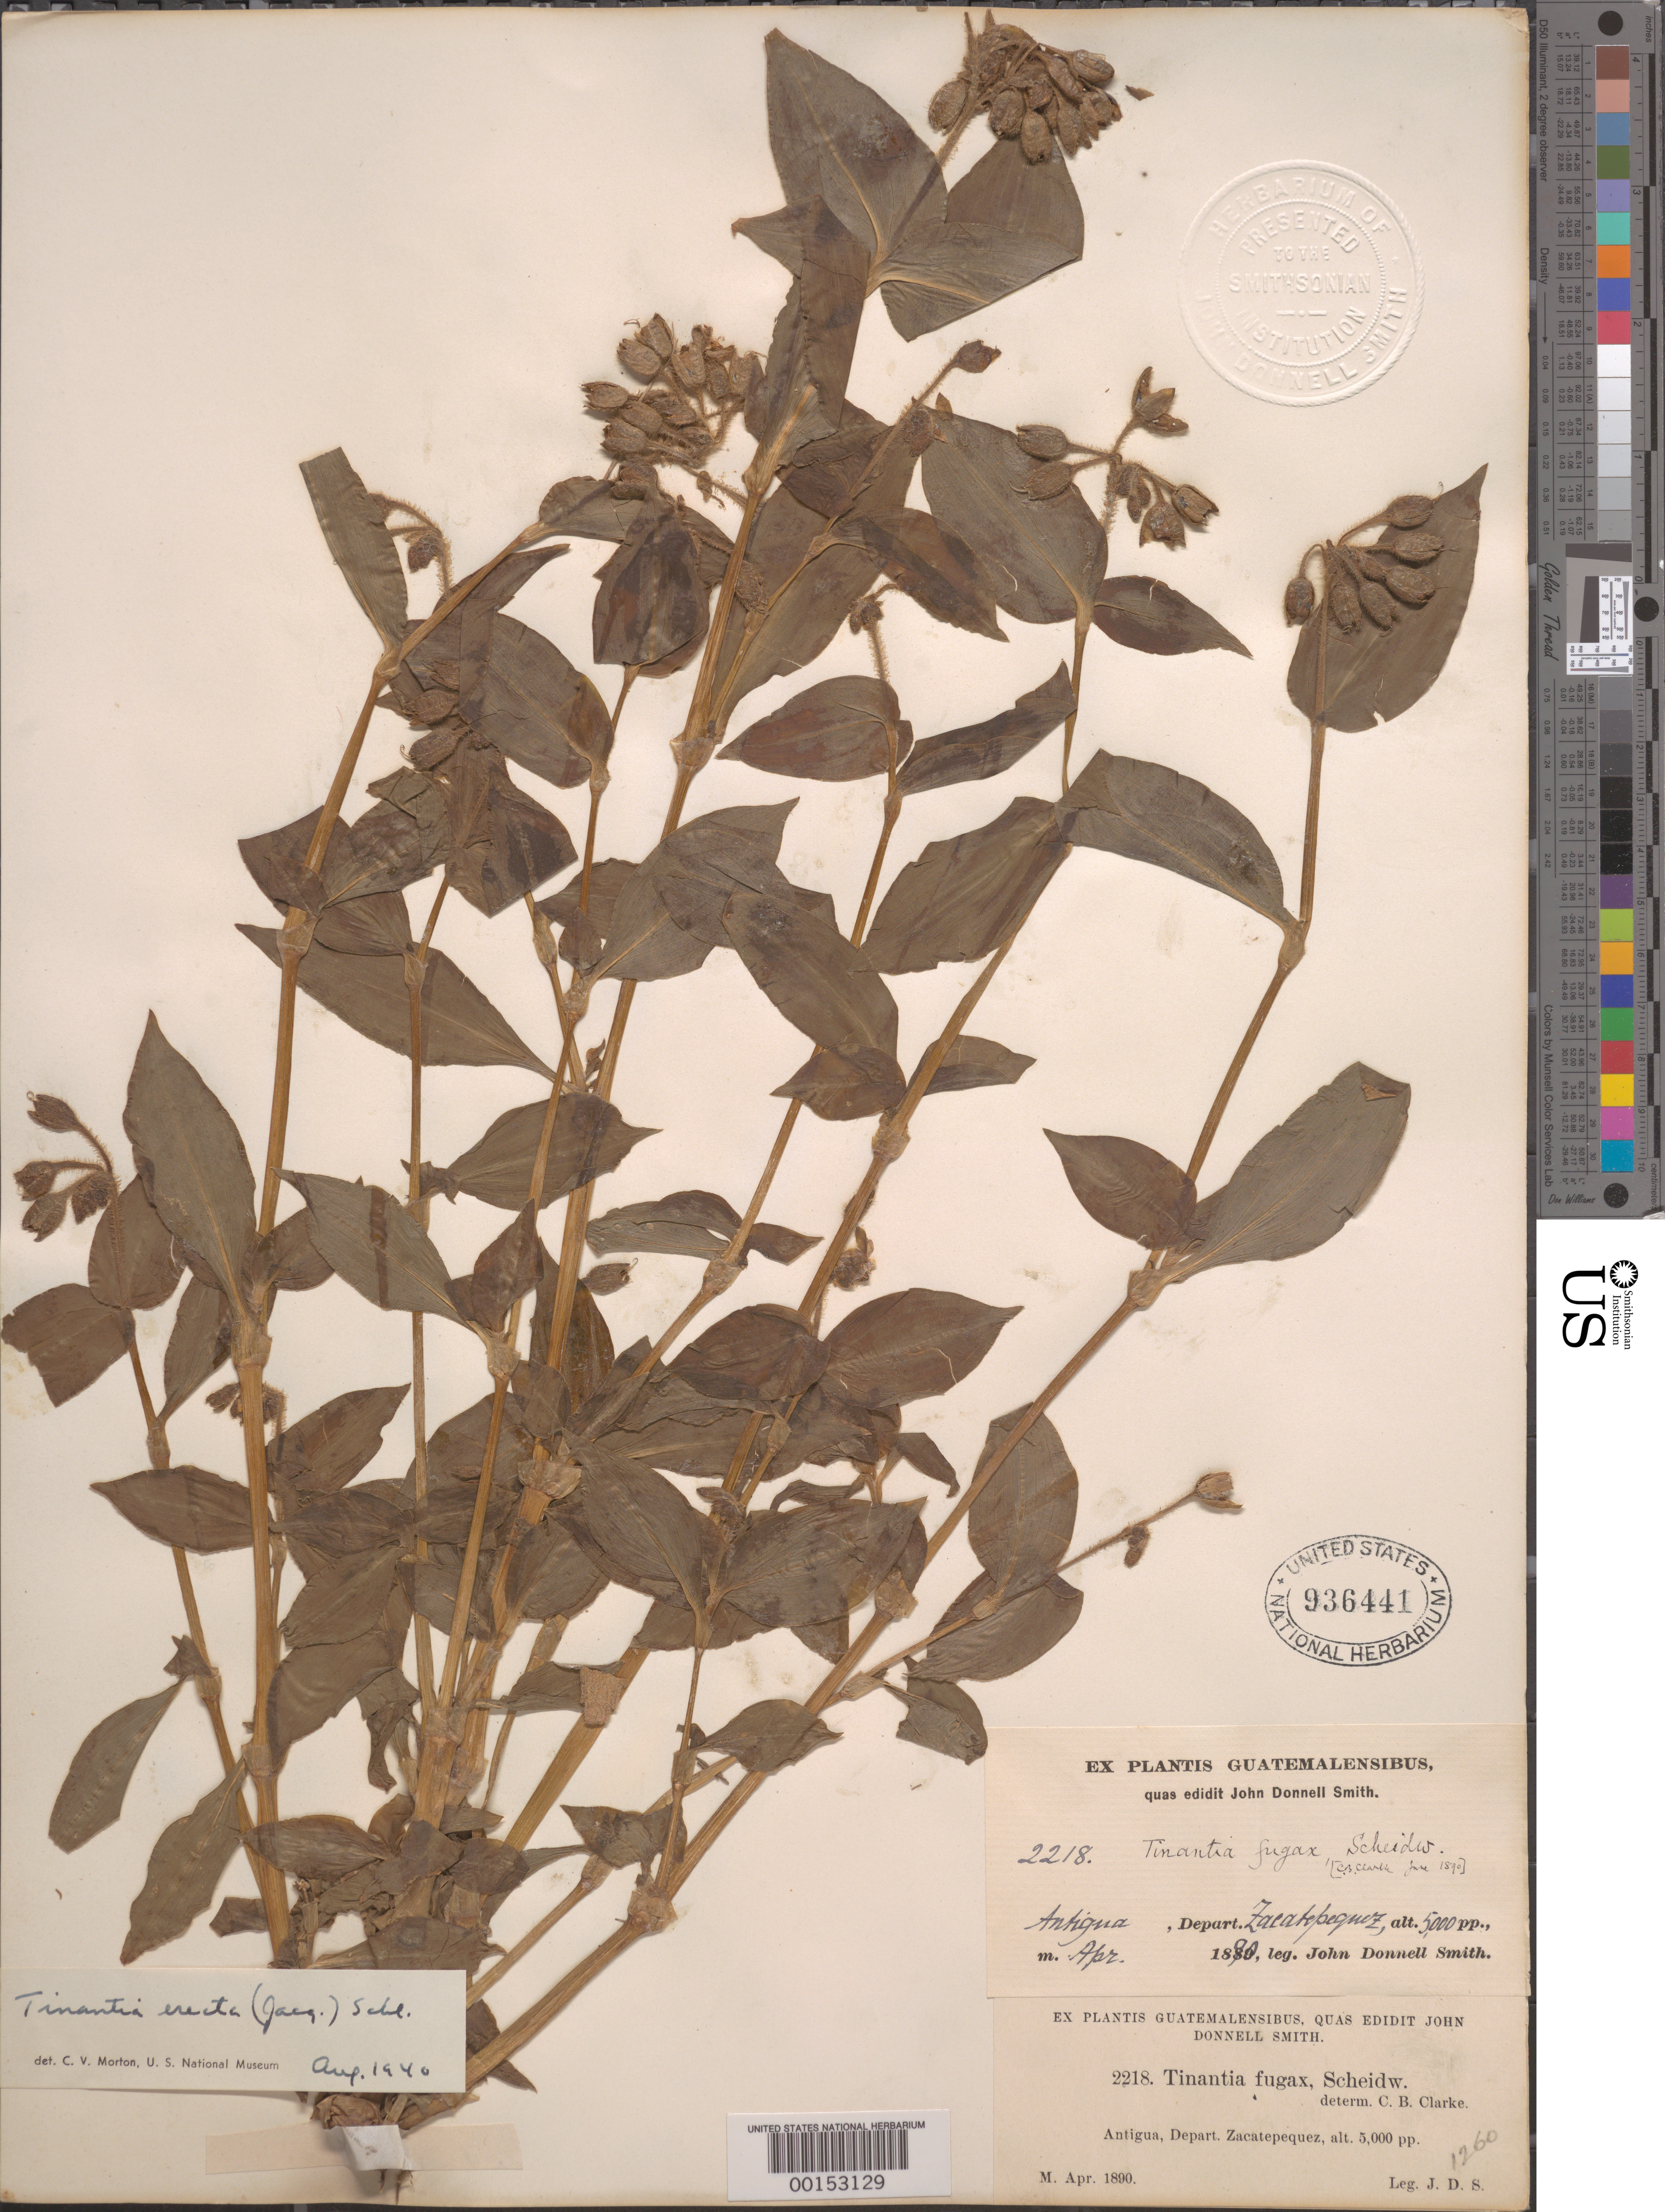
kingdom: Plantae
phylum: Tracheophyta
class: Liliopsida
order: Commelinales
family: Commelinaceae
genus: Tinantia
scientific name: Tinantia erecta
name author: (Jacq.) Fenzl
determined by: Morton, C. V.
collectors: J. Donnell Smith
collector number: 2218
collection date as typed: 1890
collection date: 1890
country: Guatemala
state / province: Zacapa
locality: Antigua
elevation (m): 1525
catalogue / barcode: US 936441